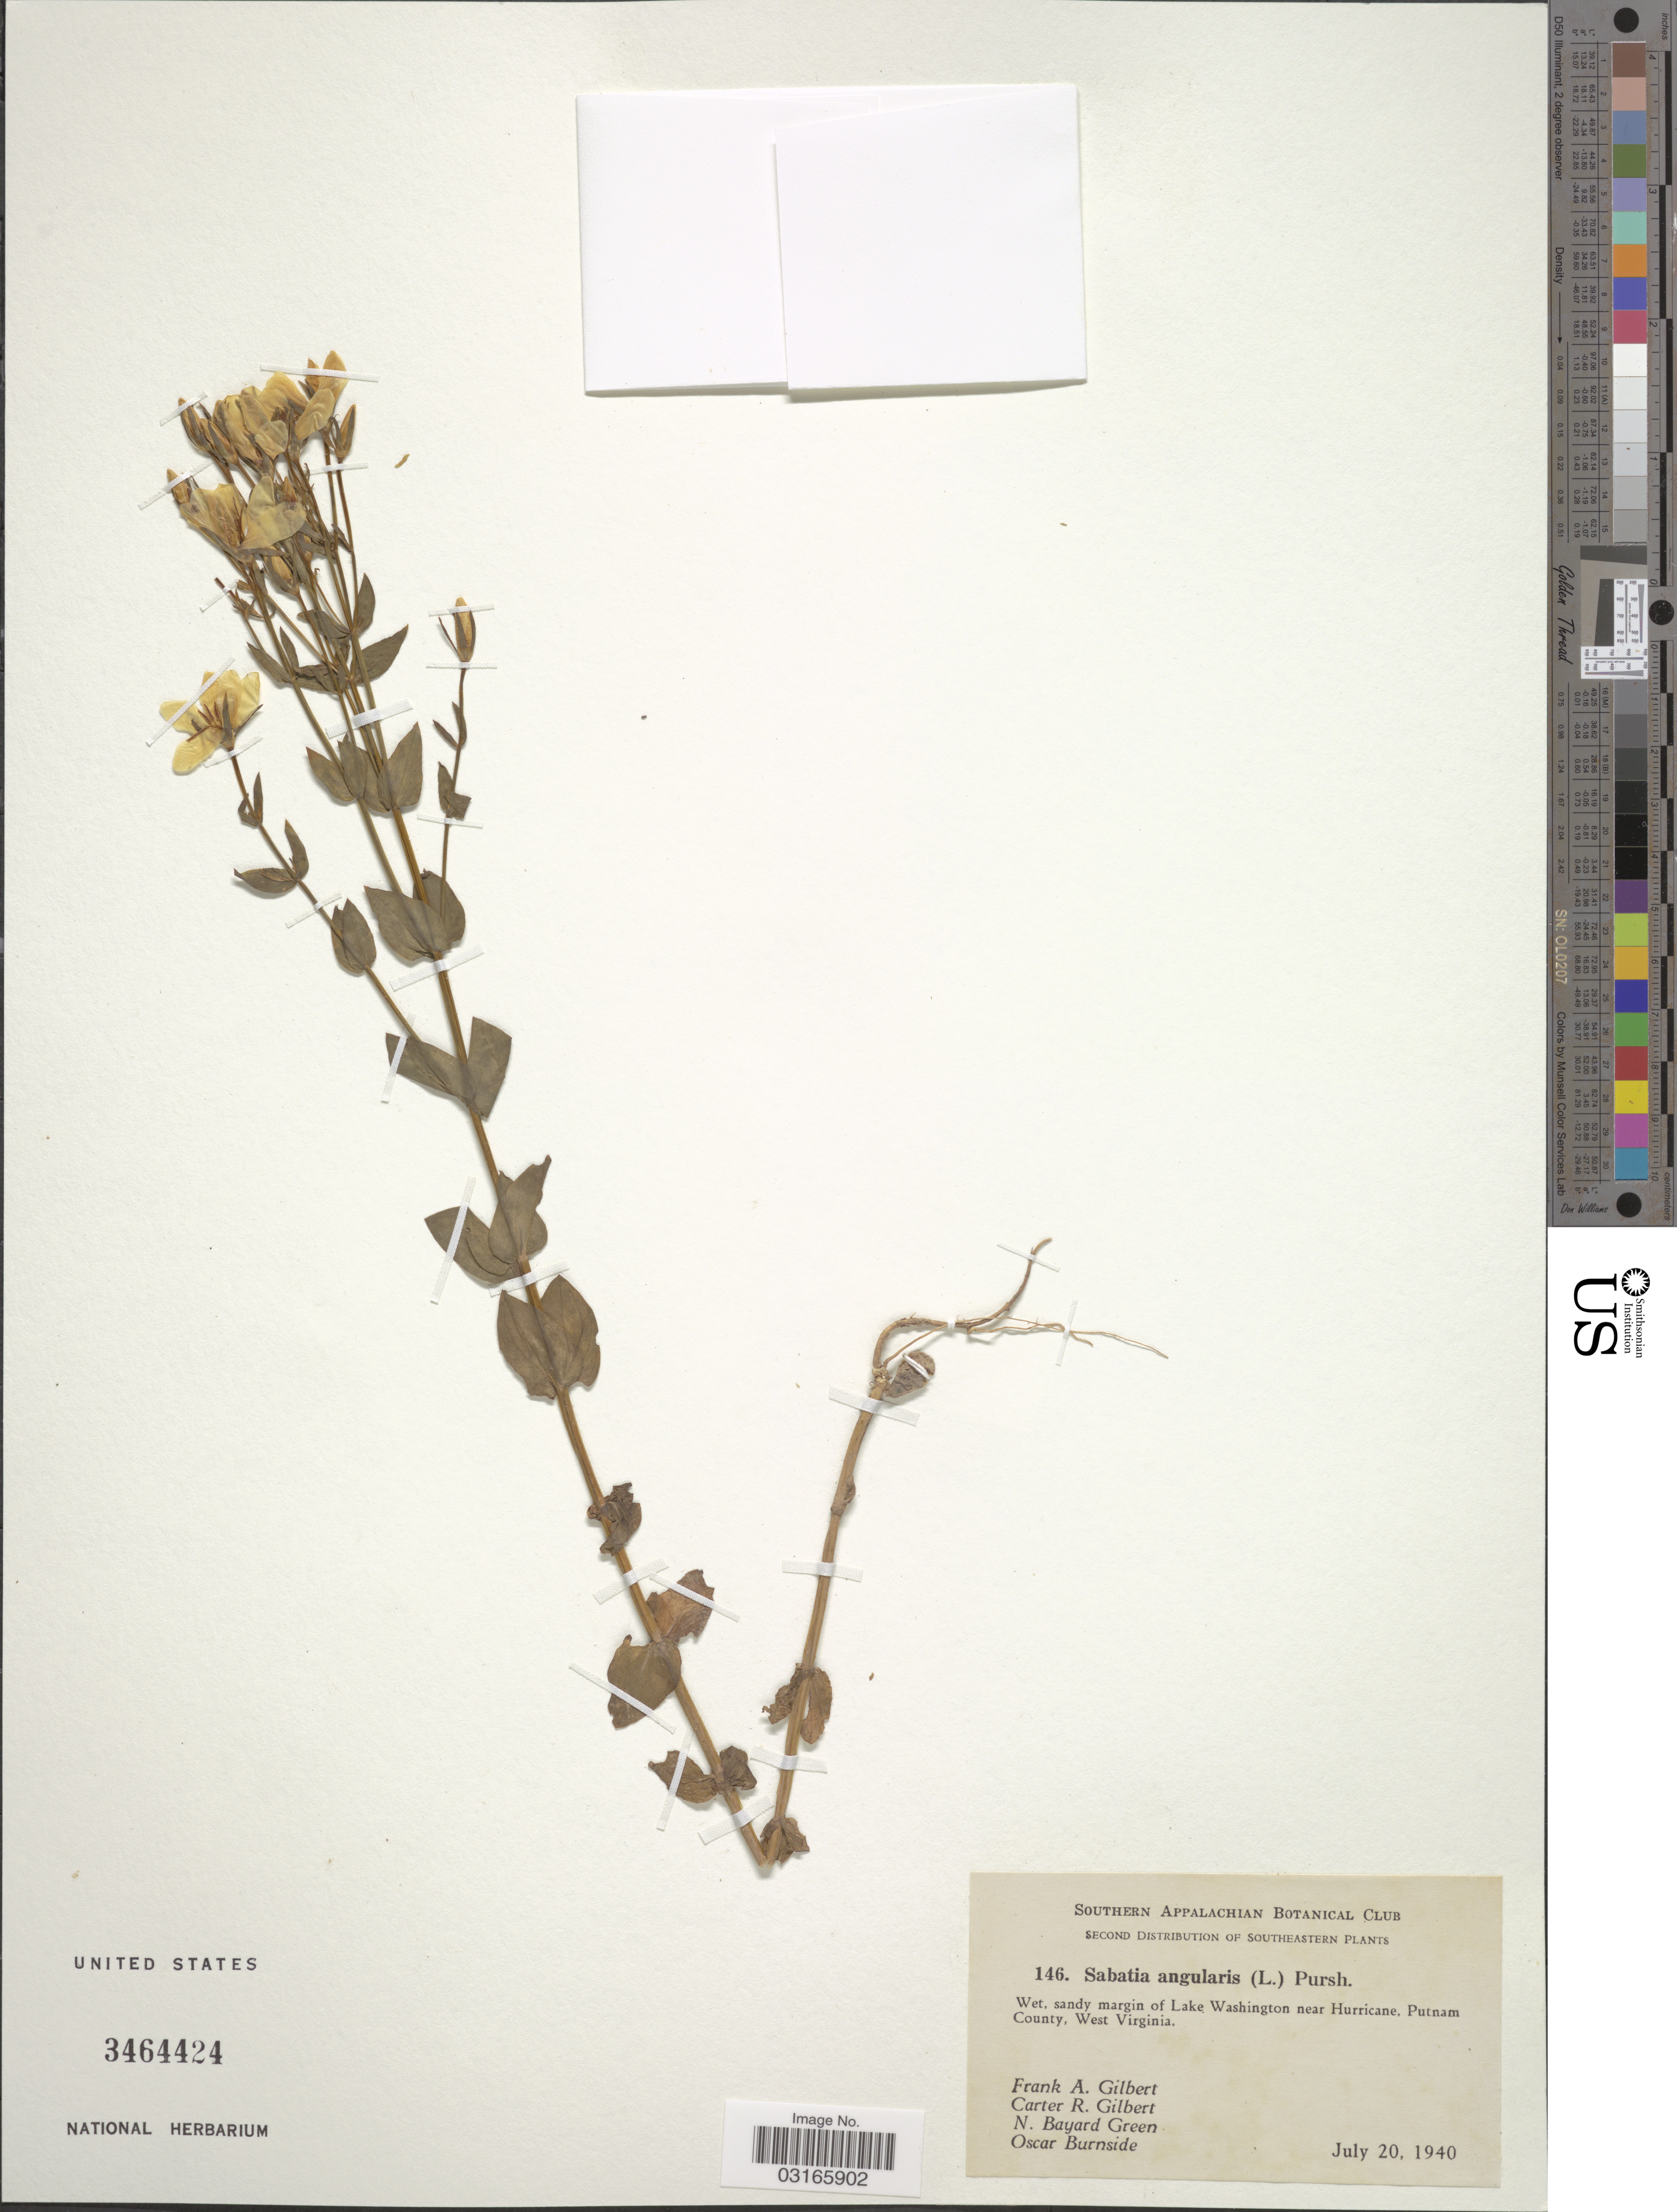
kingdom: Plantae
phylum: Tracheophyta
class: Magnoliopsida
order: Gentianales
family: Gentianaceae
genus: Sabatia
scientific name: Sabatia angularis (L.) Pursh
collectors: F. A. Gilbert, C. Gilbert, N. Green & A. Burnside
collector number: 146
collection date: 1940-07-20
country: United States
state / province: West Virginia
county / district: Tucker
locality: Southern Appalachian, Wet, sandy of Lake Washington near Hurricane, Putnam County, West Virginia.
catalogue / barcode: US 3464424